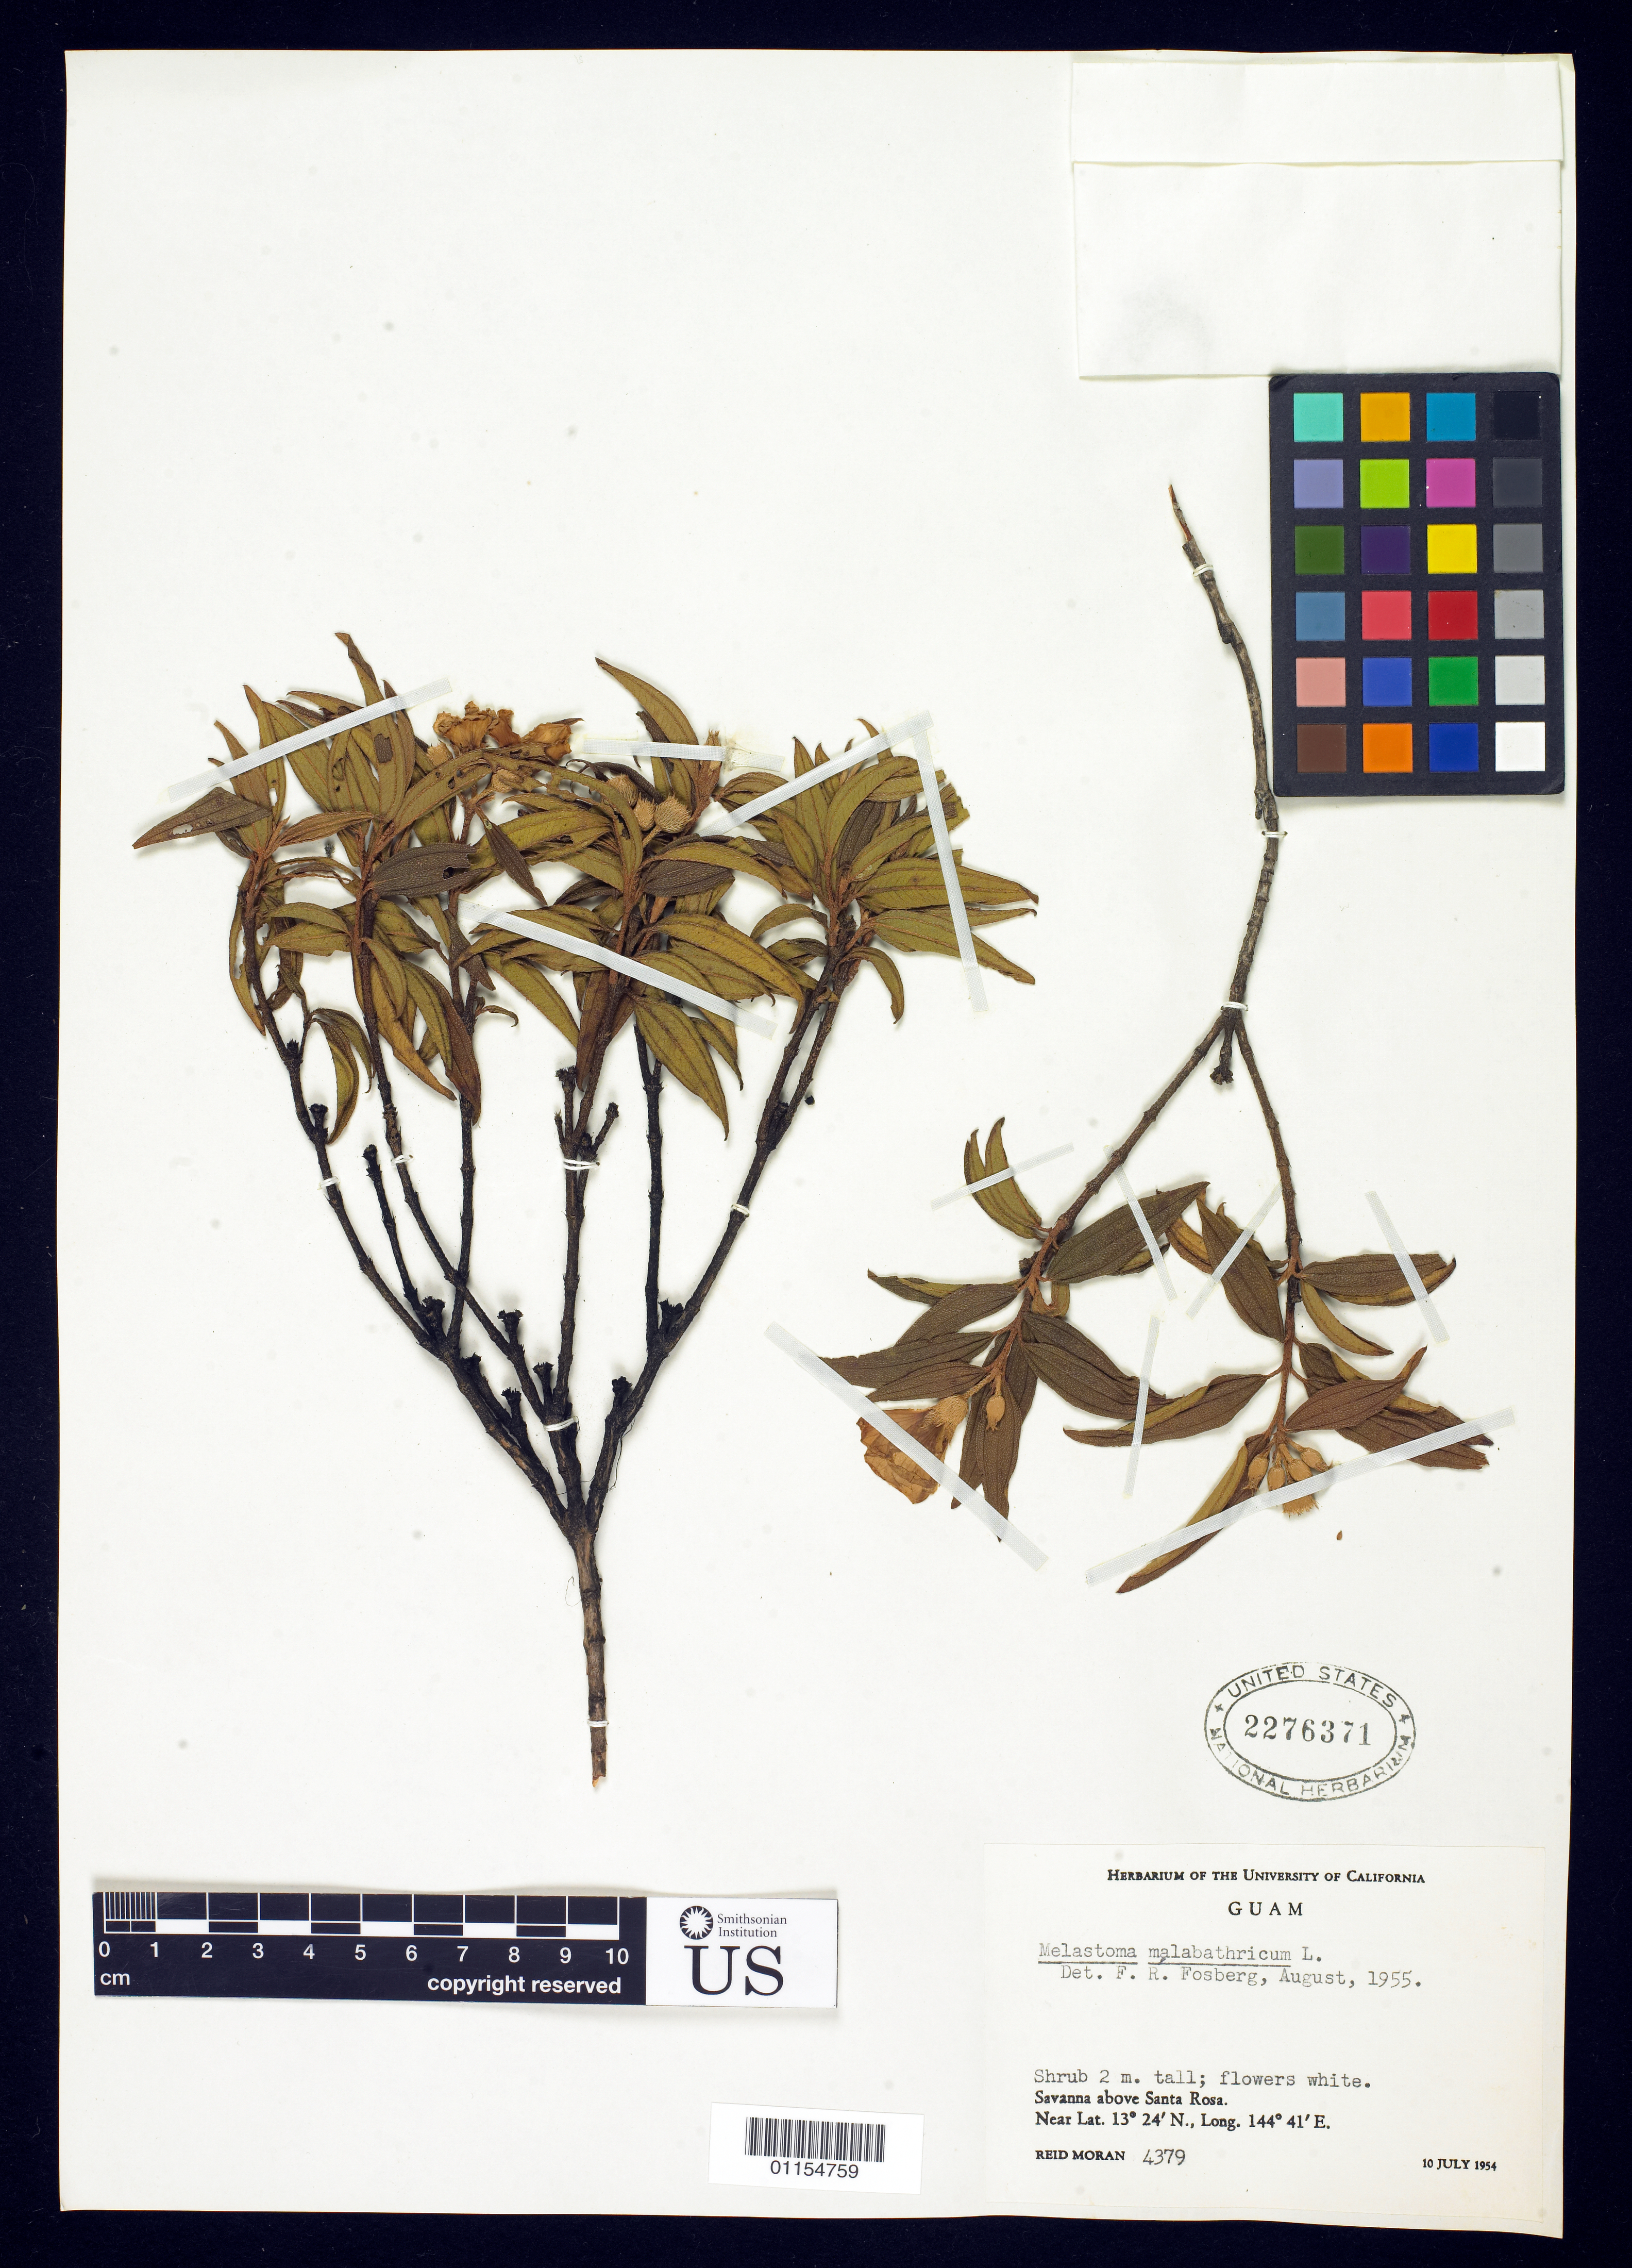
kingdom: Plantae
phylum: Tracheophyta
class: Magnoliopsida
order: Myrtales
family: Melastomataceae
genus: Melastoma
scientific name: Melastoma malabathricum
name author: L.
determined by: Fosberg, F. R.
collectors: R. V. Moran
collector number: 4379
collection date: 1954-07-10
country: Guam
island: Guam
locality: Above Santa Rosa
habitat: savanna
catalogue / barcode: US 2276371